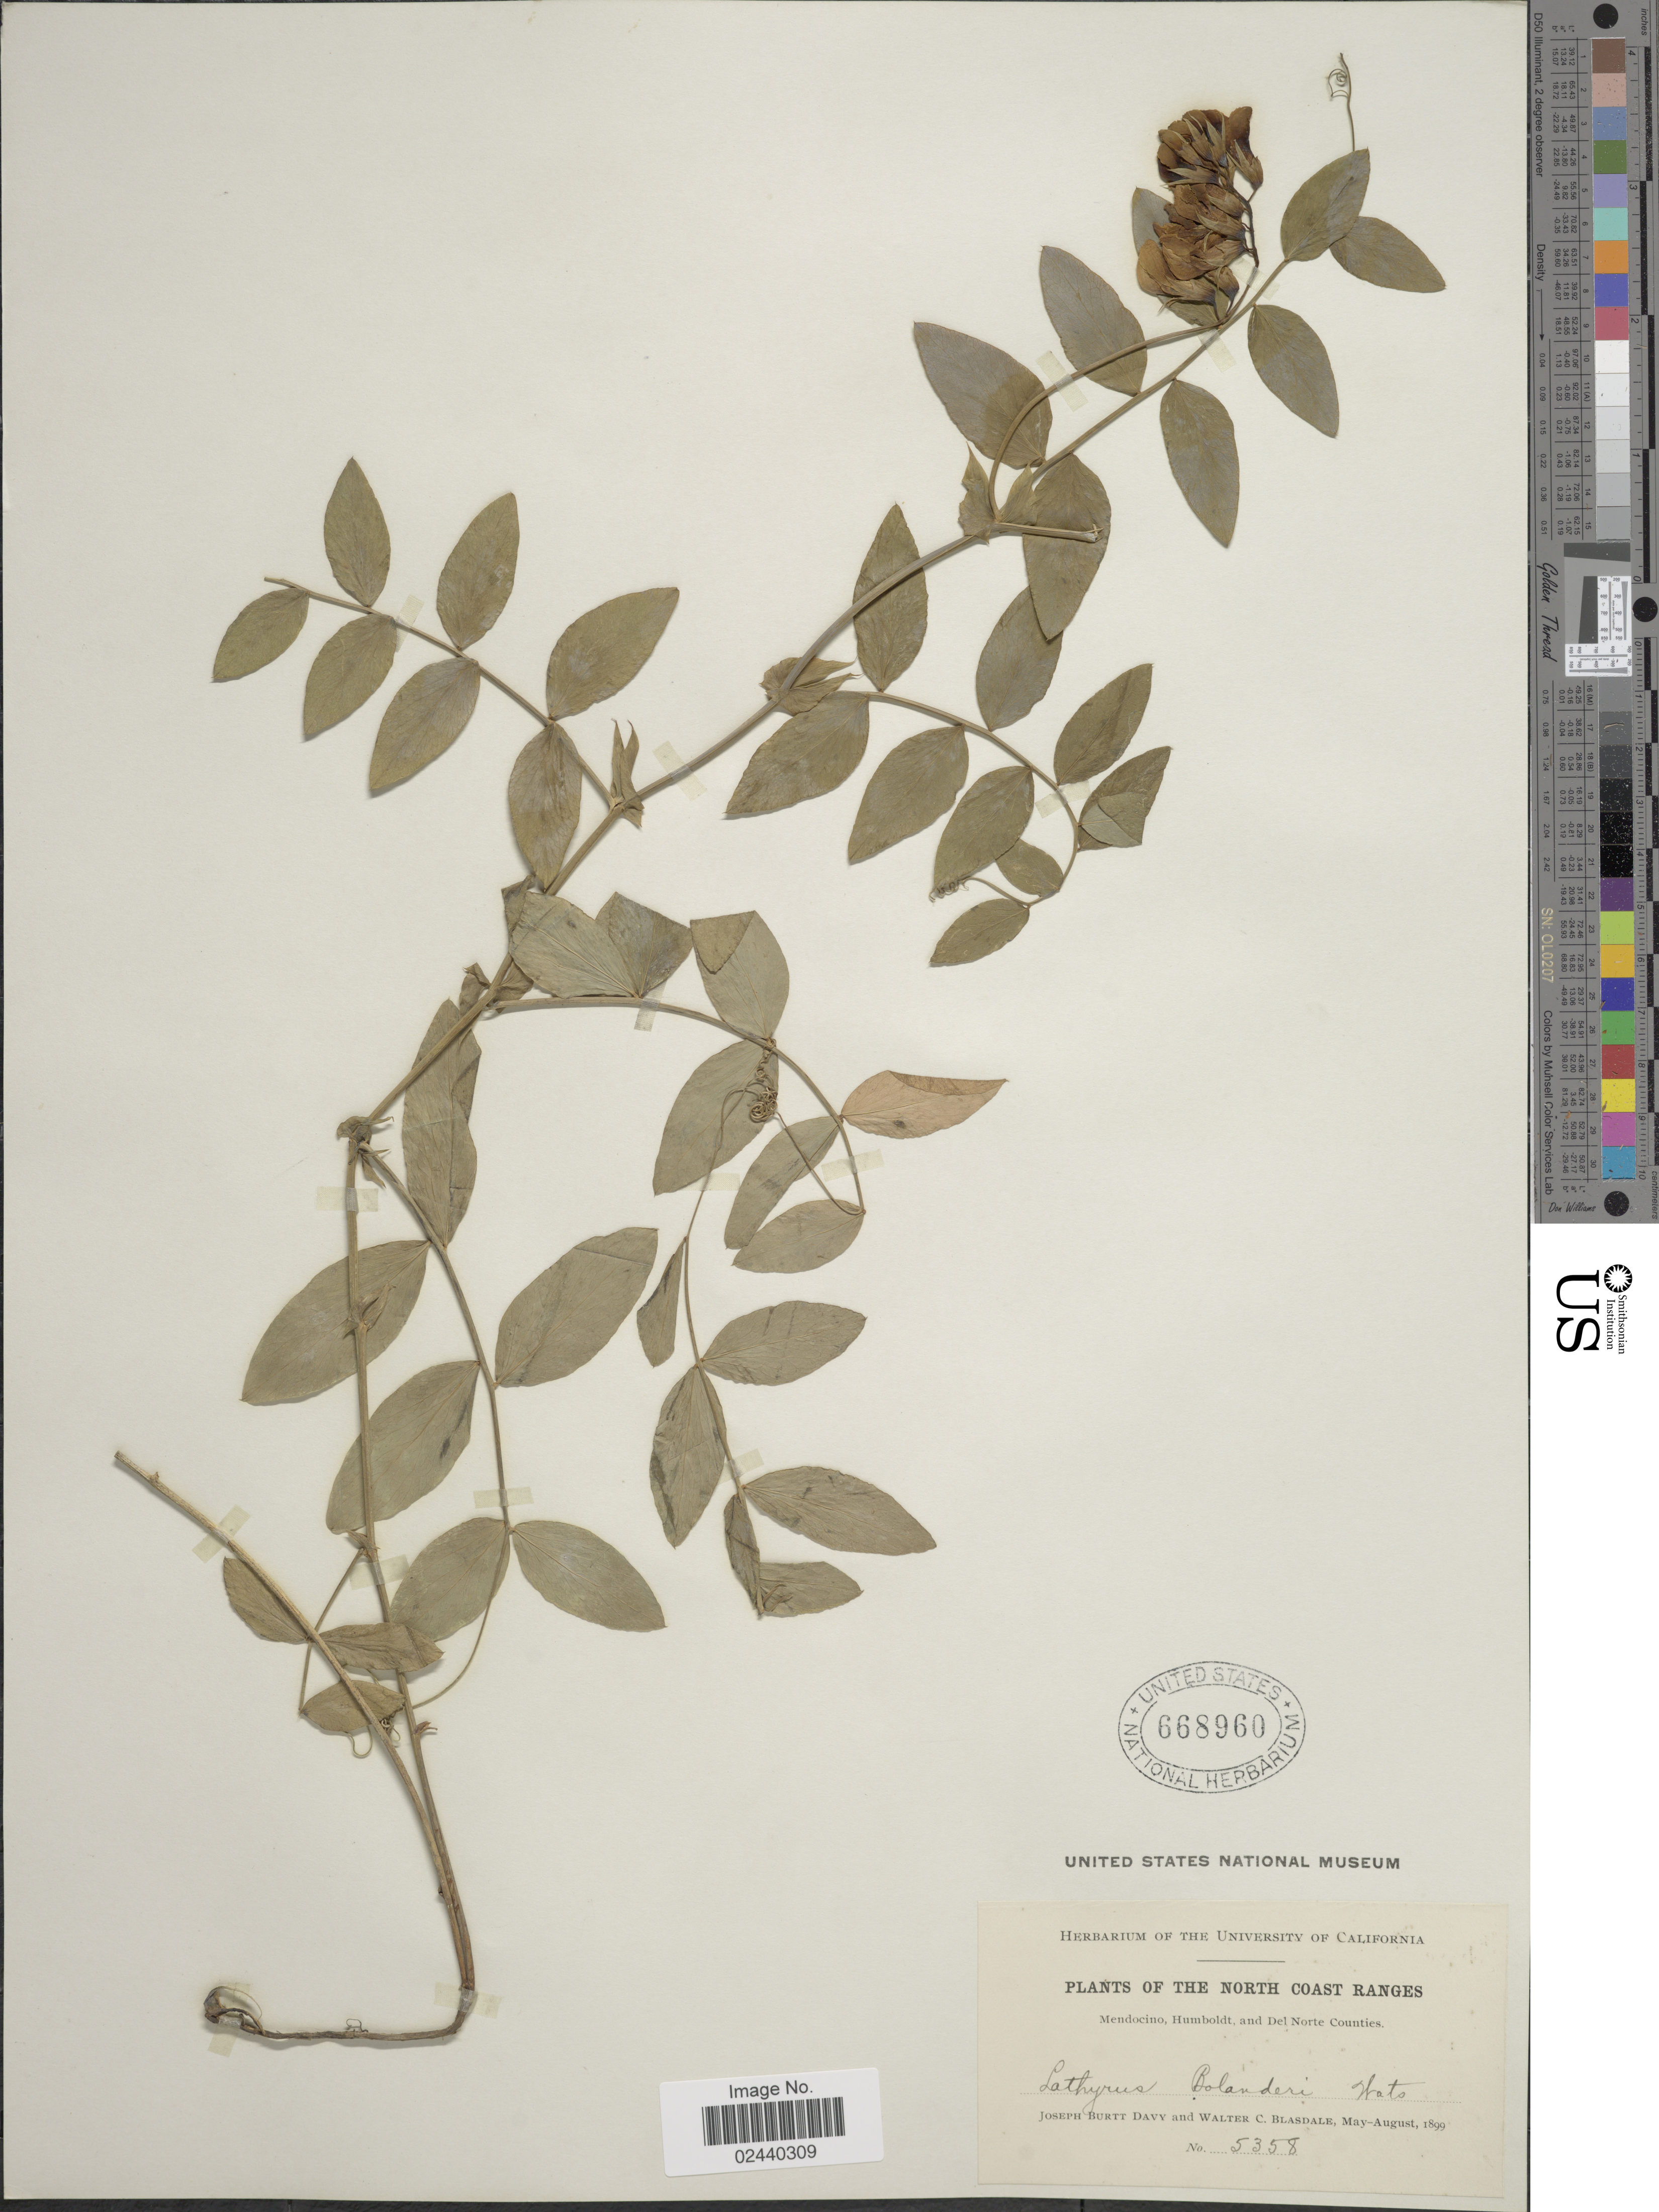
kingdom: Plantae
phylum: Tracheophyta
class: Magnoliopsida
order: Fabales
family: Fabaceae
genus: Lathyrus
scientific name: Lathyrus bolanderi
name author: S. Watson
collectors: J. Burtt Davy & W. Blasdale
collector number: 5358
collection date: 1899-05/1899-08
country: United States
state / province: California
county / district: Mendocino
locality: The North Coast Ranges, Mendocino, Humboldt, and Del Norte Counties.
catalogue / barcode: US 668960